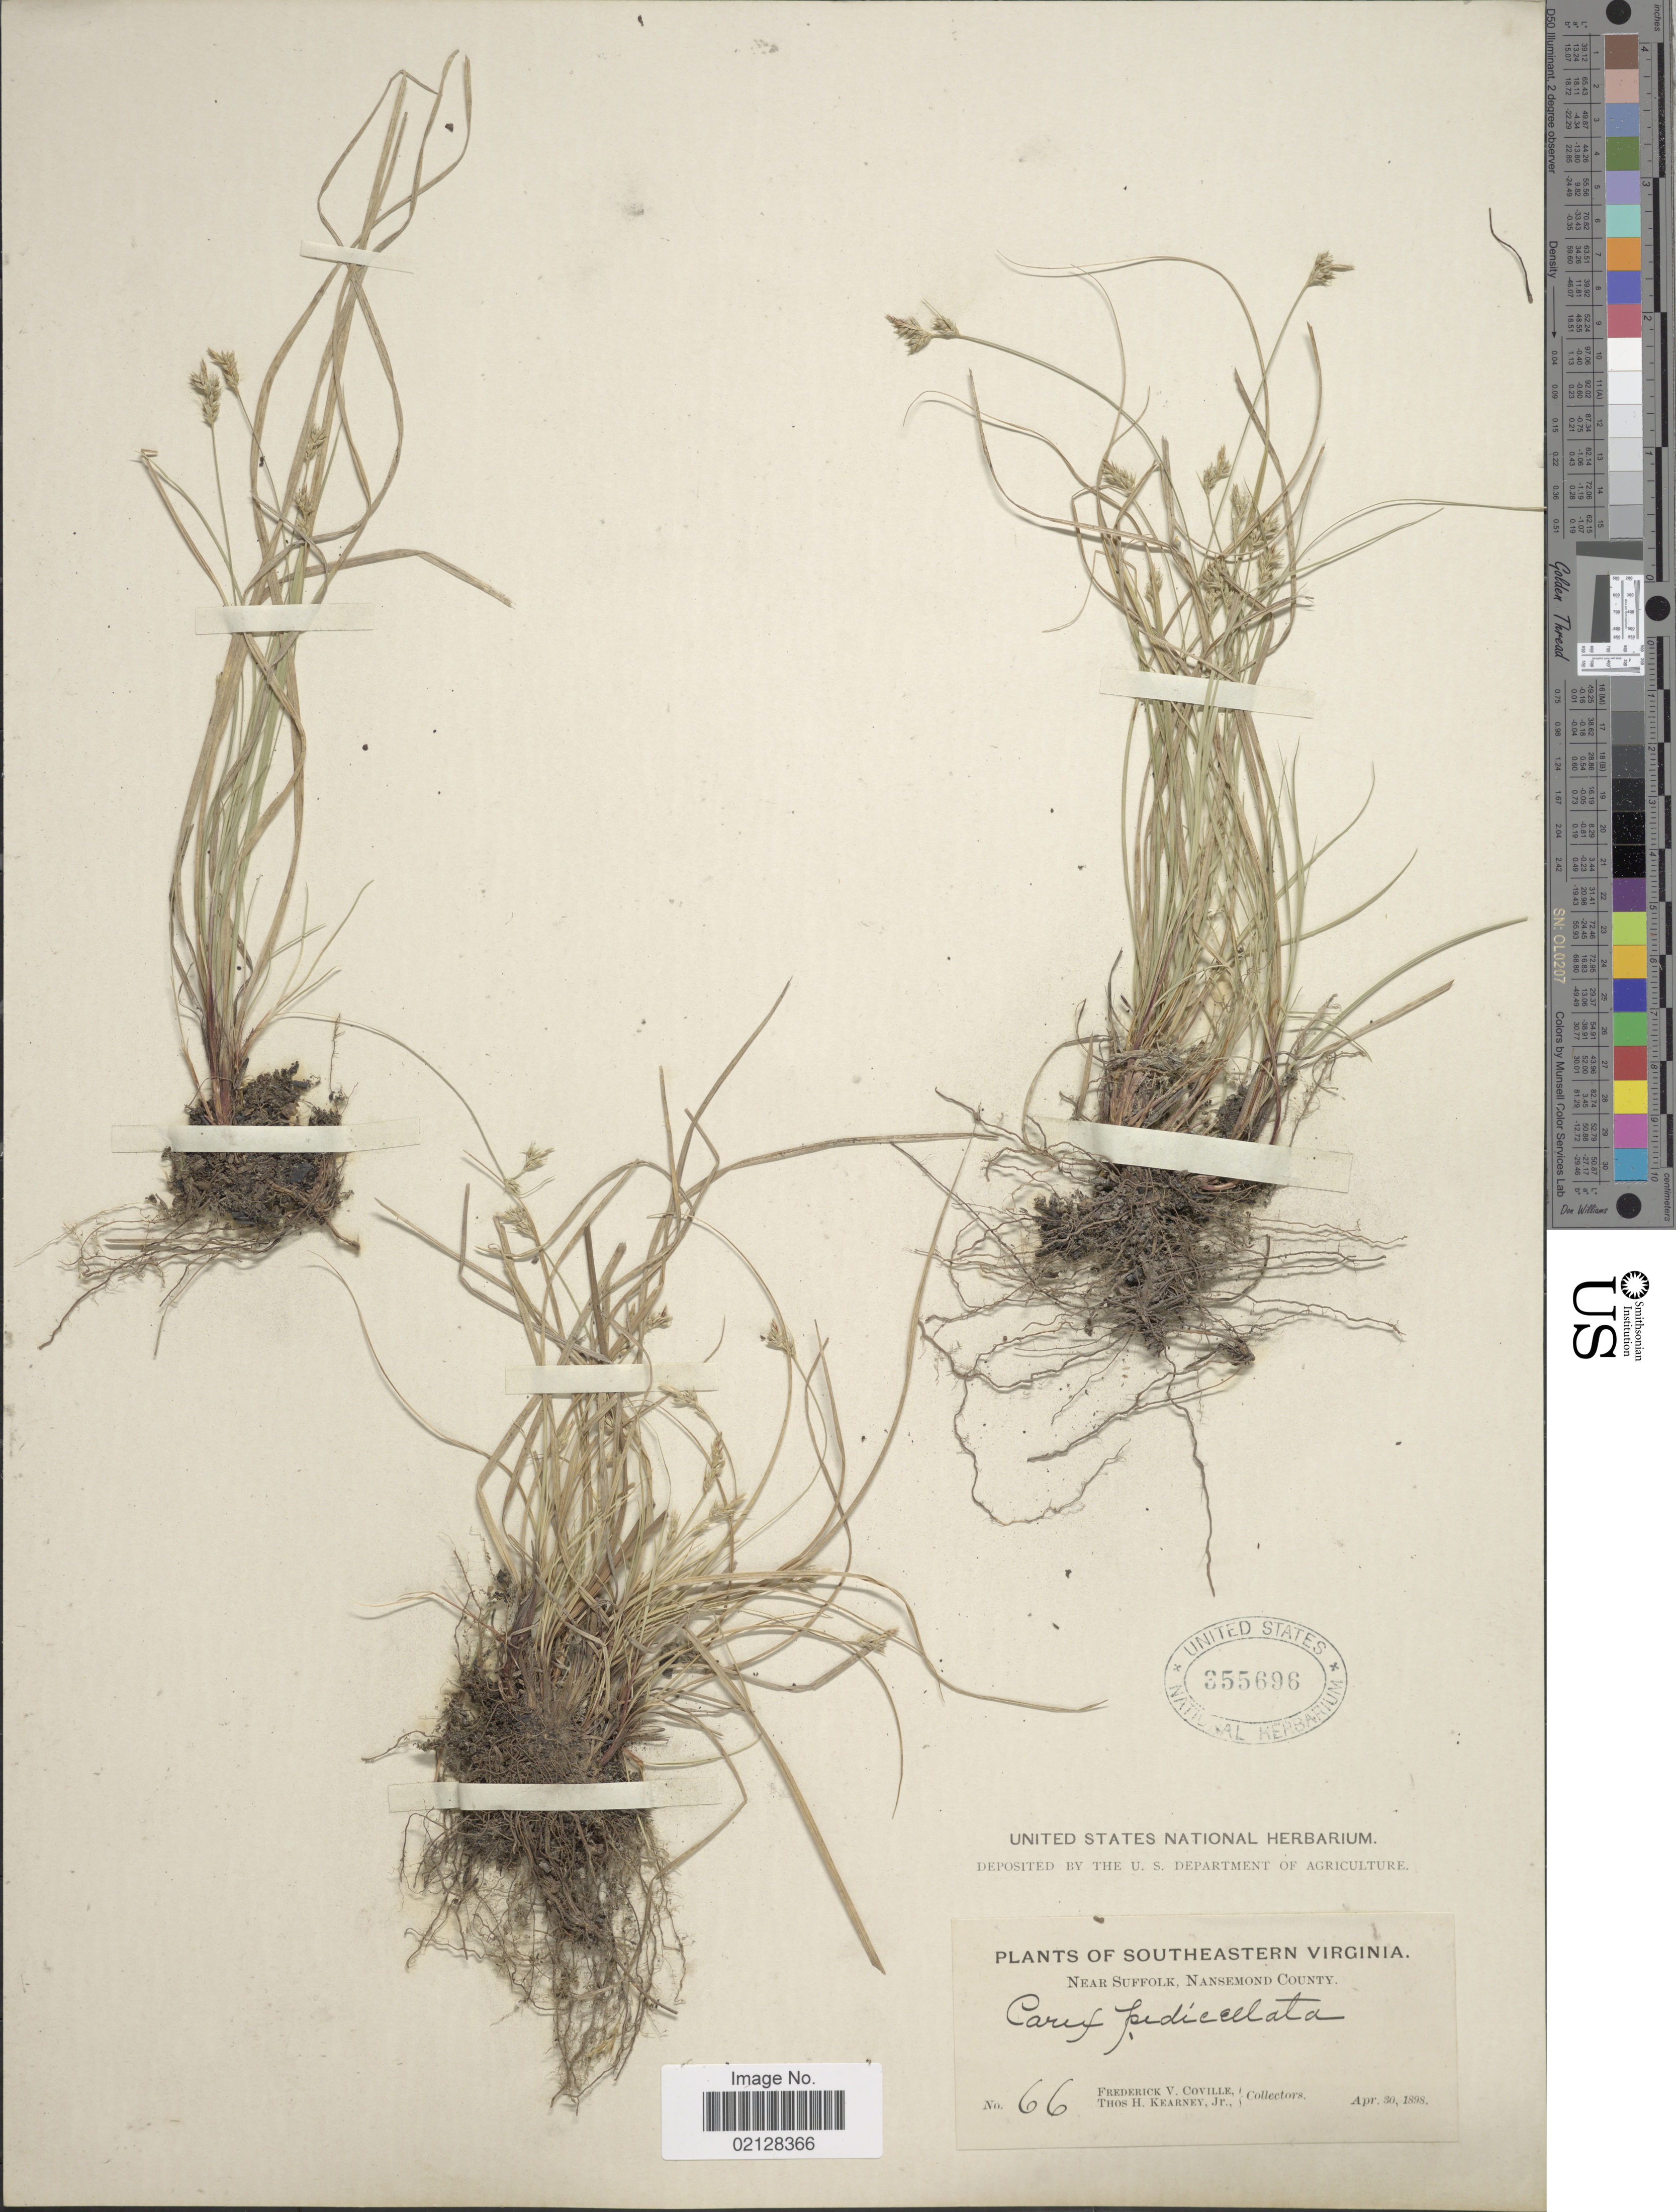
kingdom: Plantae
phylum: Tracheophyta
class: Liliopsida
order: Poales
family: Cyperaceae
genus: Carex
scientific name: Carex sp.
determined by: Strong, Mark T., (BOT), Smithsonian Institution - National Museum of Natural History (UNITED STATES)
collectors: F. V. Coville & T. H. Kearney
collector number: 66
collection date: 1898-04-30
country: United States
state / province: Virginia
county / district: City of Suffolk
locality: Southeastern Virginia, Near Suffolk, Nansemond County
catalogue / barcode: US 355696